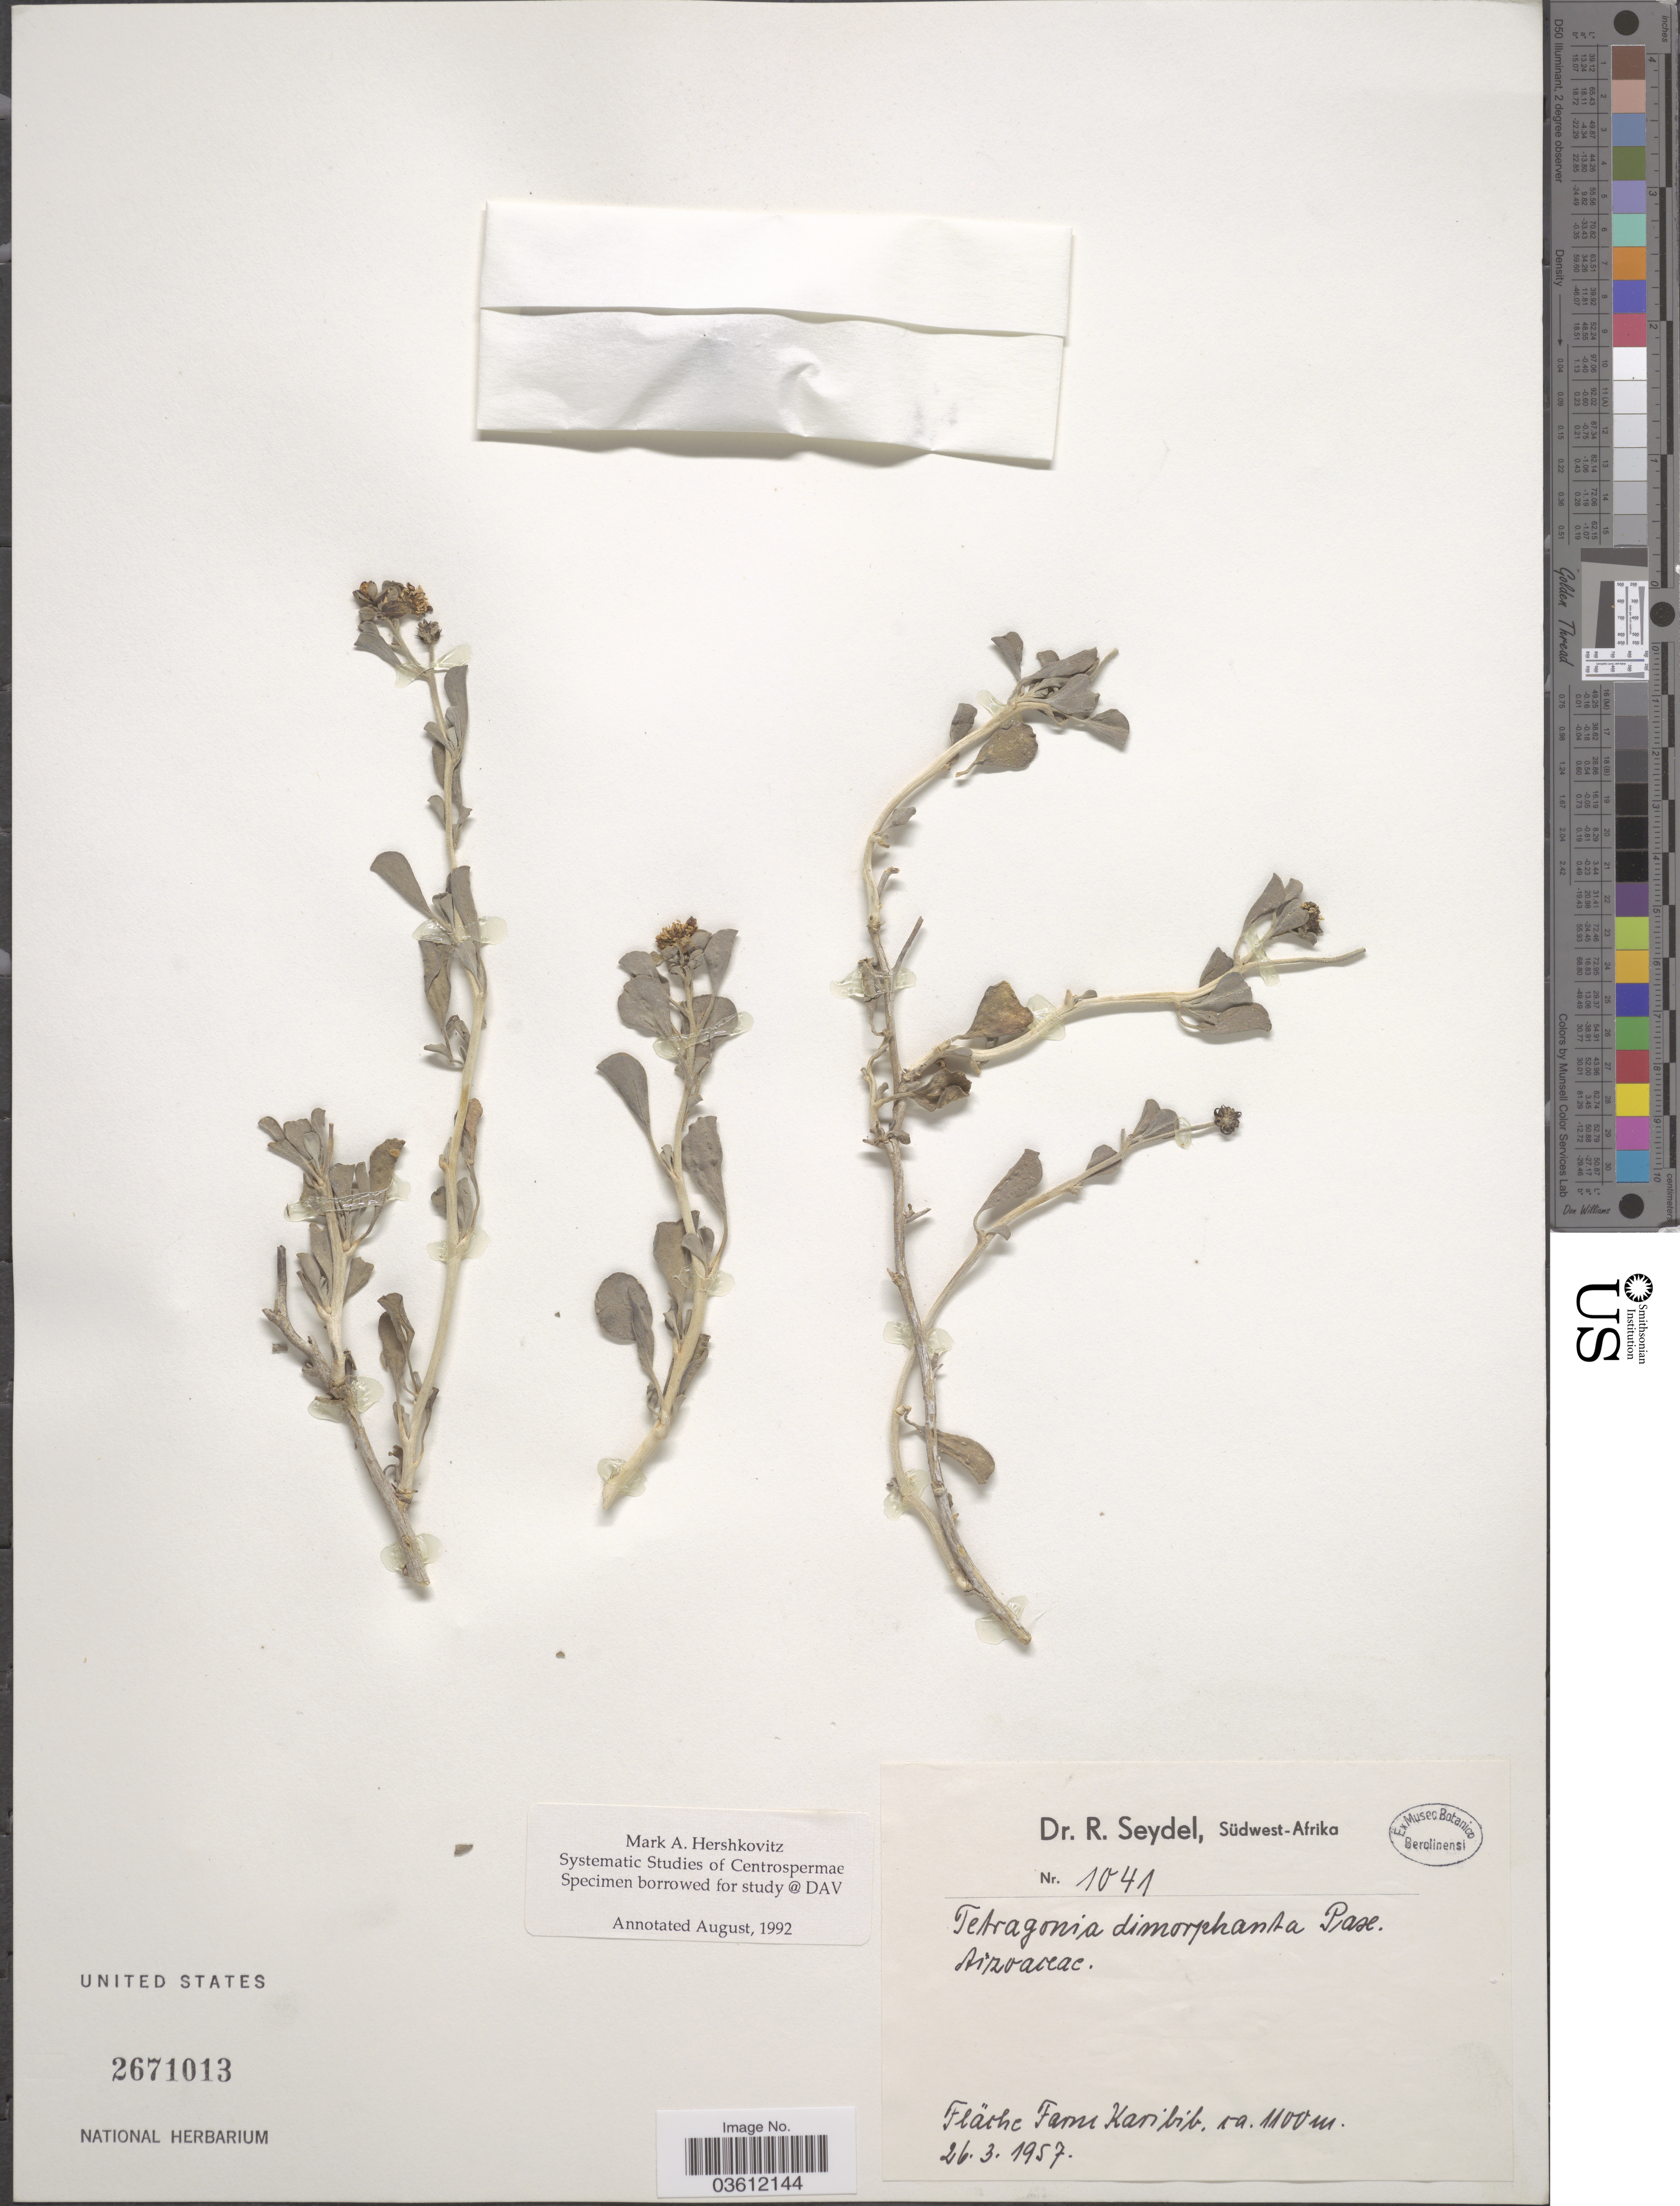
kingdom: Plantae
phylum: Tracheophyta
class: Magnoliopsida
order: Caryophyllales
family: Aizoaceae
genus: Tetragonia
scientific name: Tetragonia dimorphantha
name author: Pax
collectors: R. Seydel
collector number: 1041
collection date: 1957-03-26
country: Namibia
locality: Südwest-Afrika. Fläche Farm Karibib.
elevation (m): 1100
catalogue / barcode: US 2671013